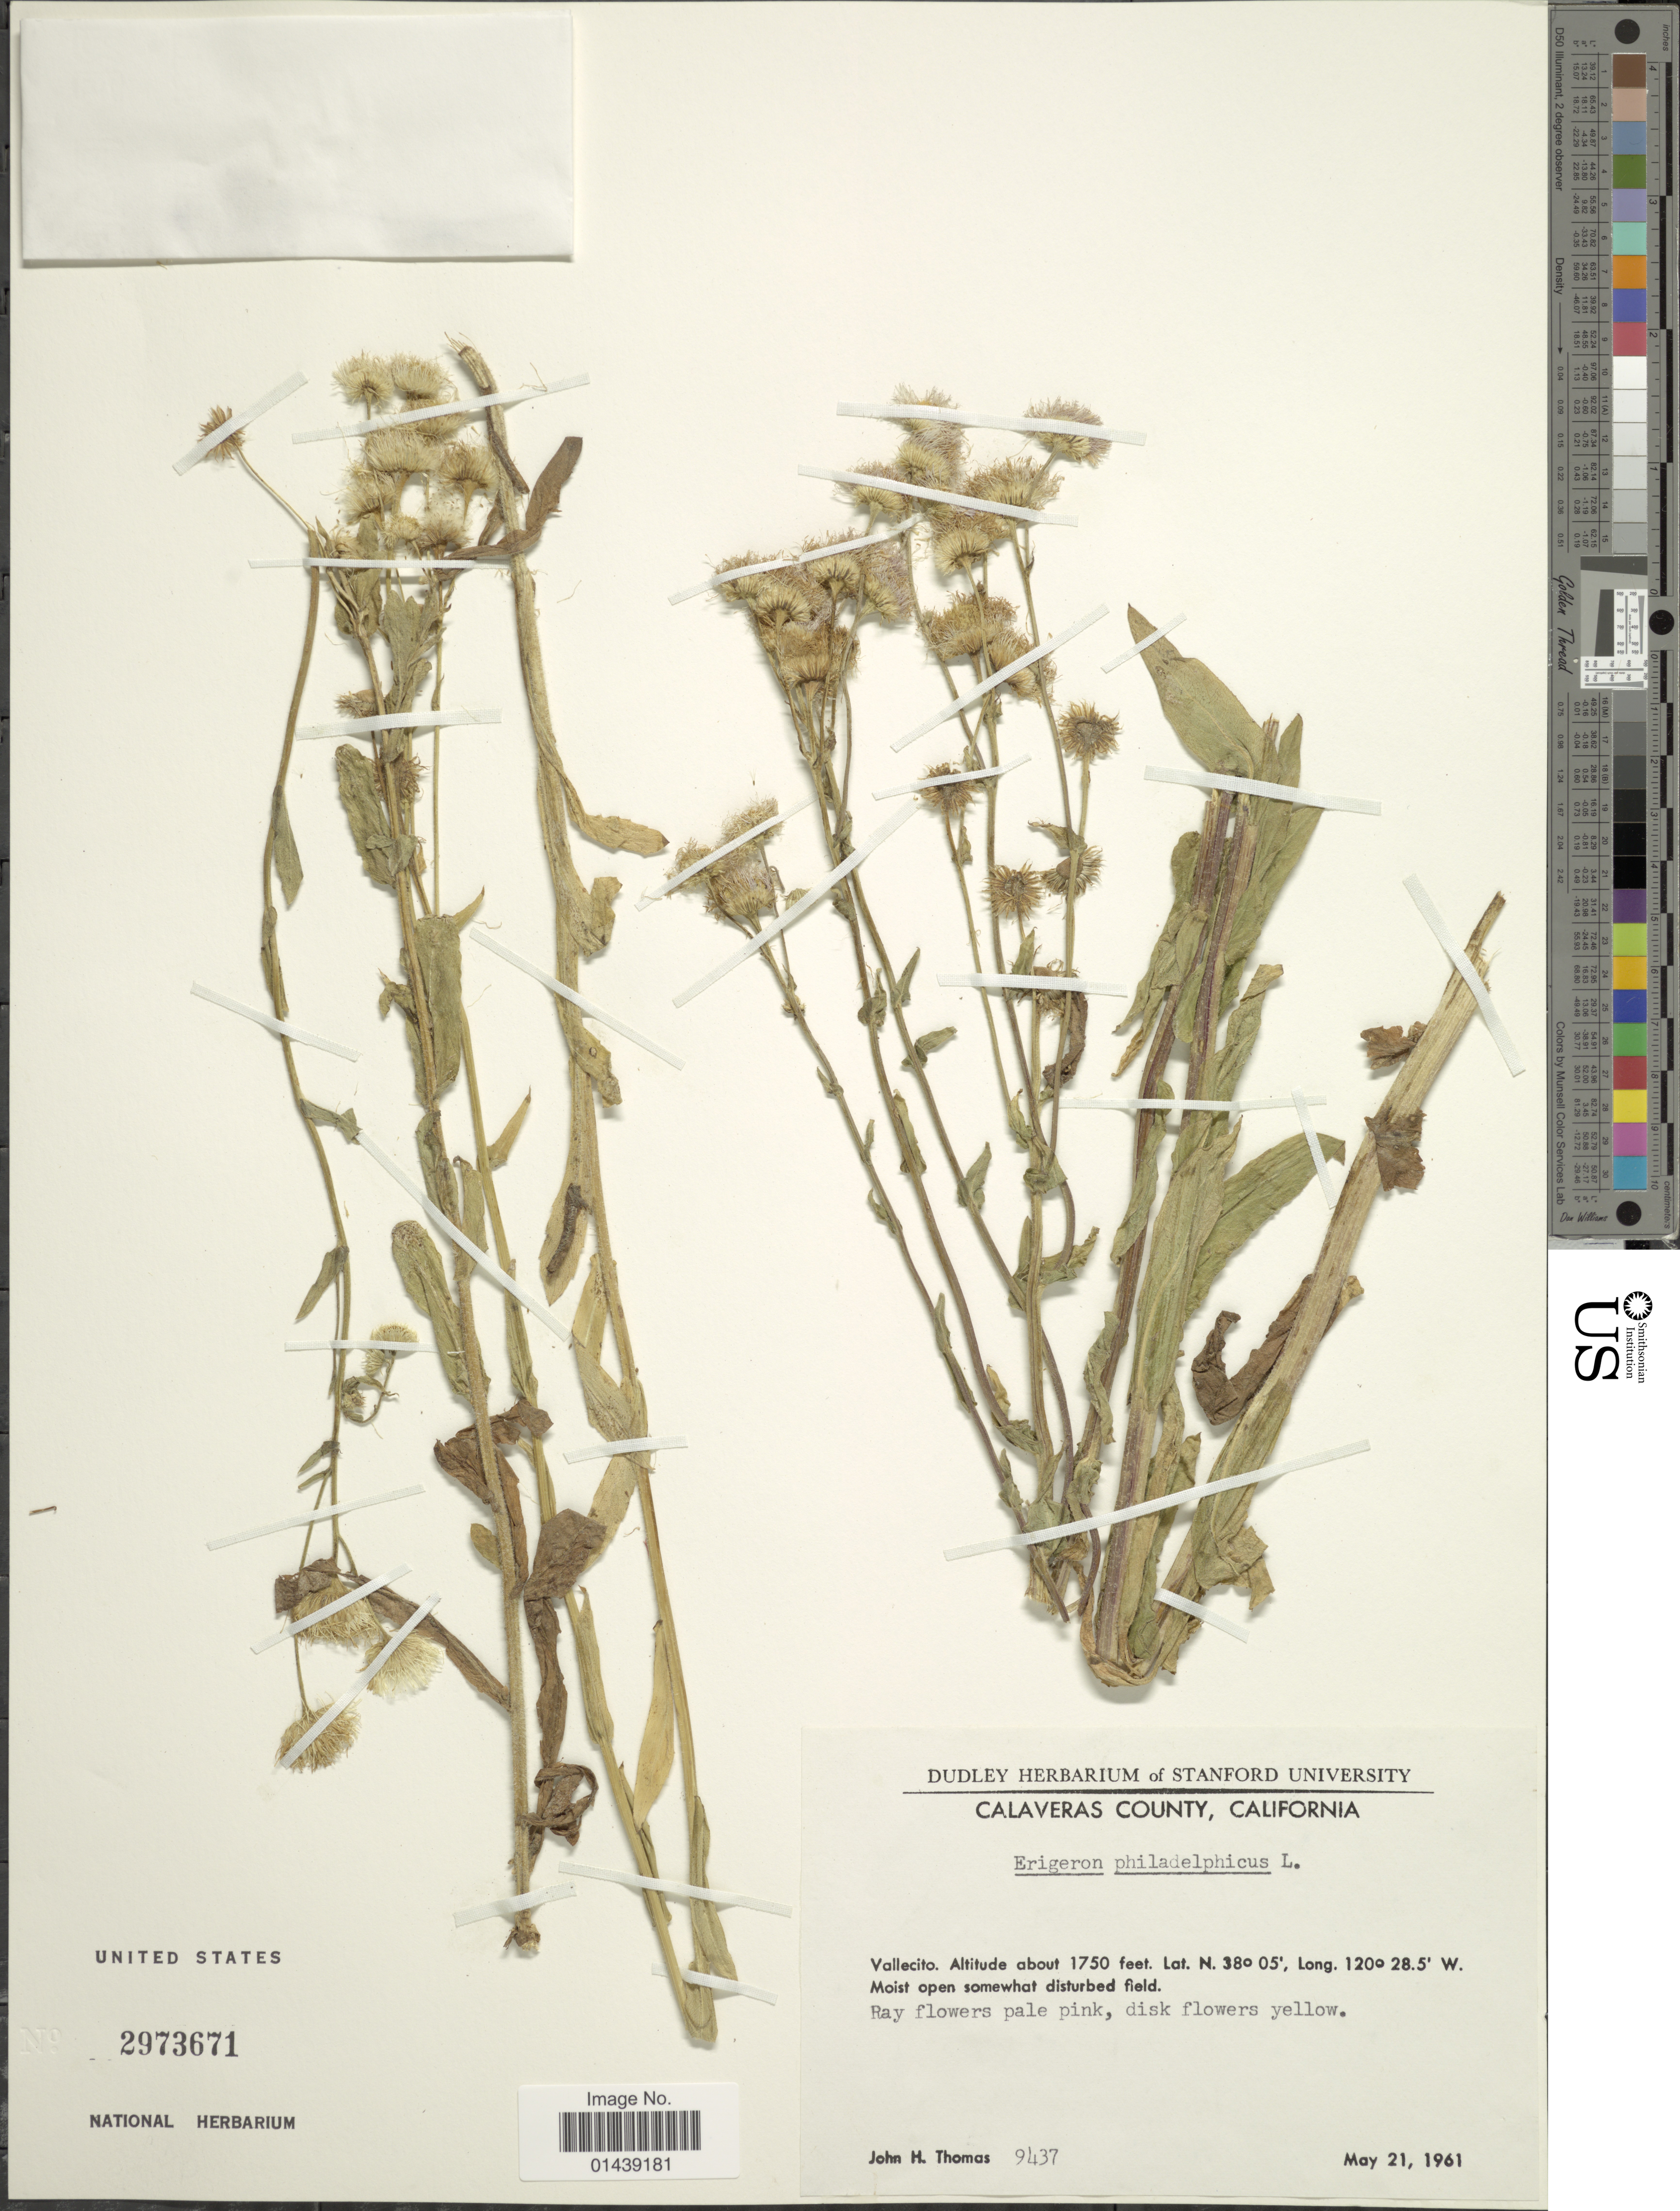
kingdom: Plantae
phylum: Tracheophyta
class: Magnoliopsida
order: Asterales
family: Asteraceae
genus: Erigeron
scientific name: Erigeron philadelphicus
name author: L.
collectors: J. H. Thomas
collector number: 9437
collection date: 1961-05-21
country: United States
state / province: California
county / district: Calaveras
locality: Calaveras County. Vallecito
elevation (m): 533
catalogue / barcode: US 2973671